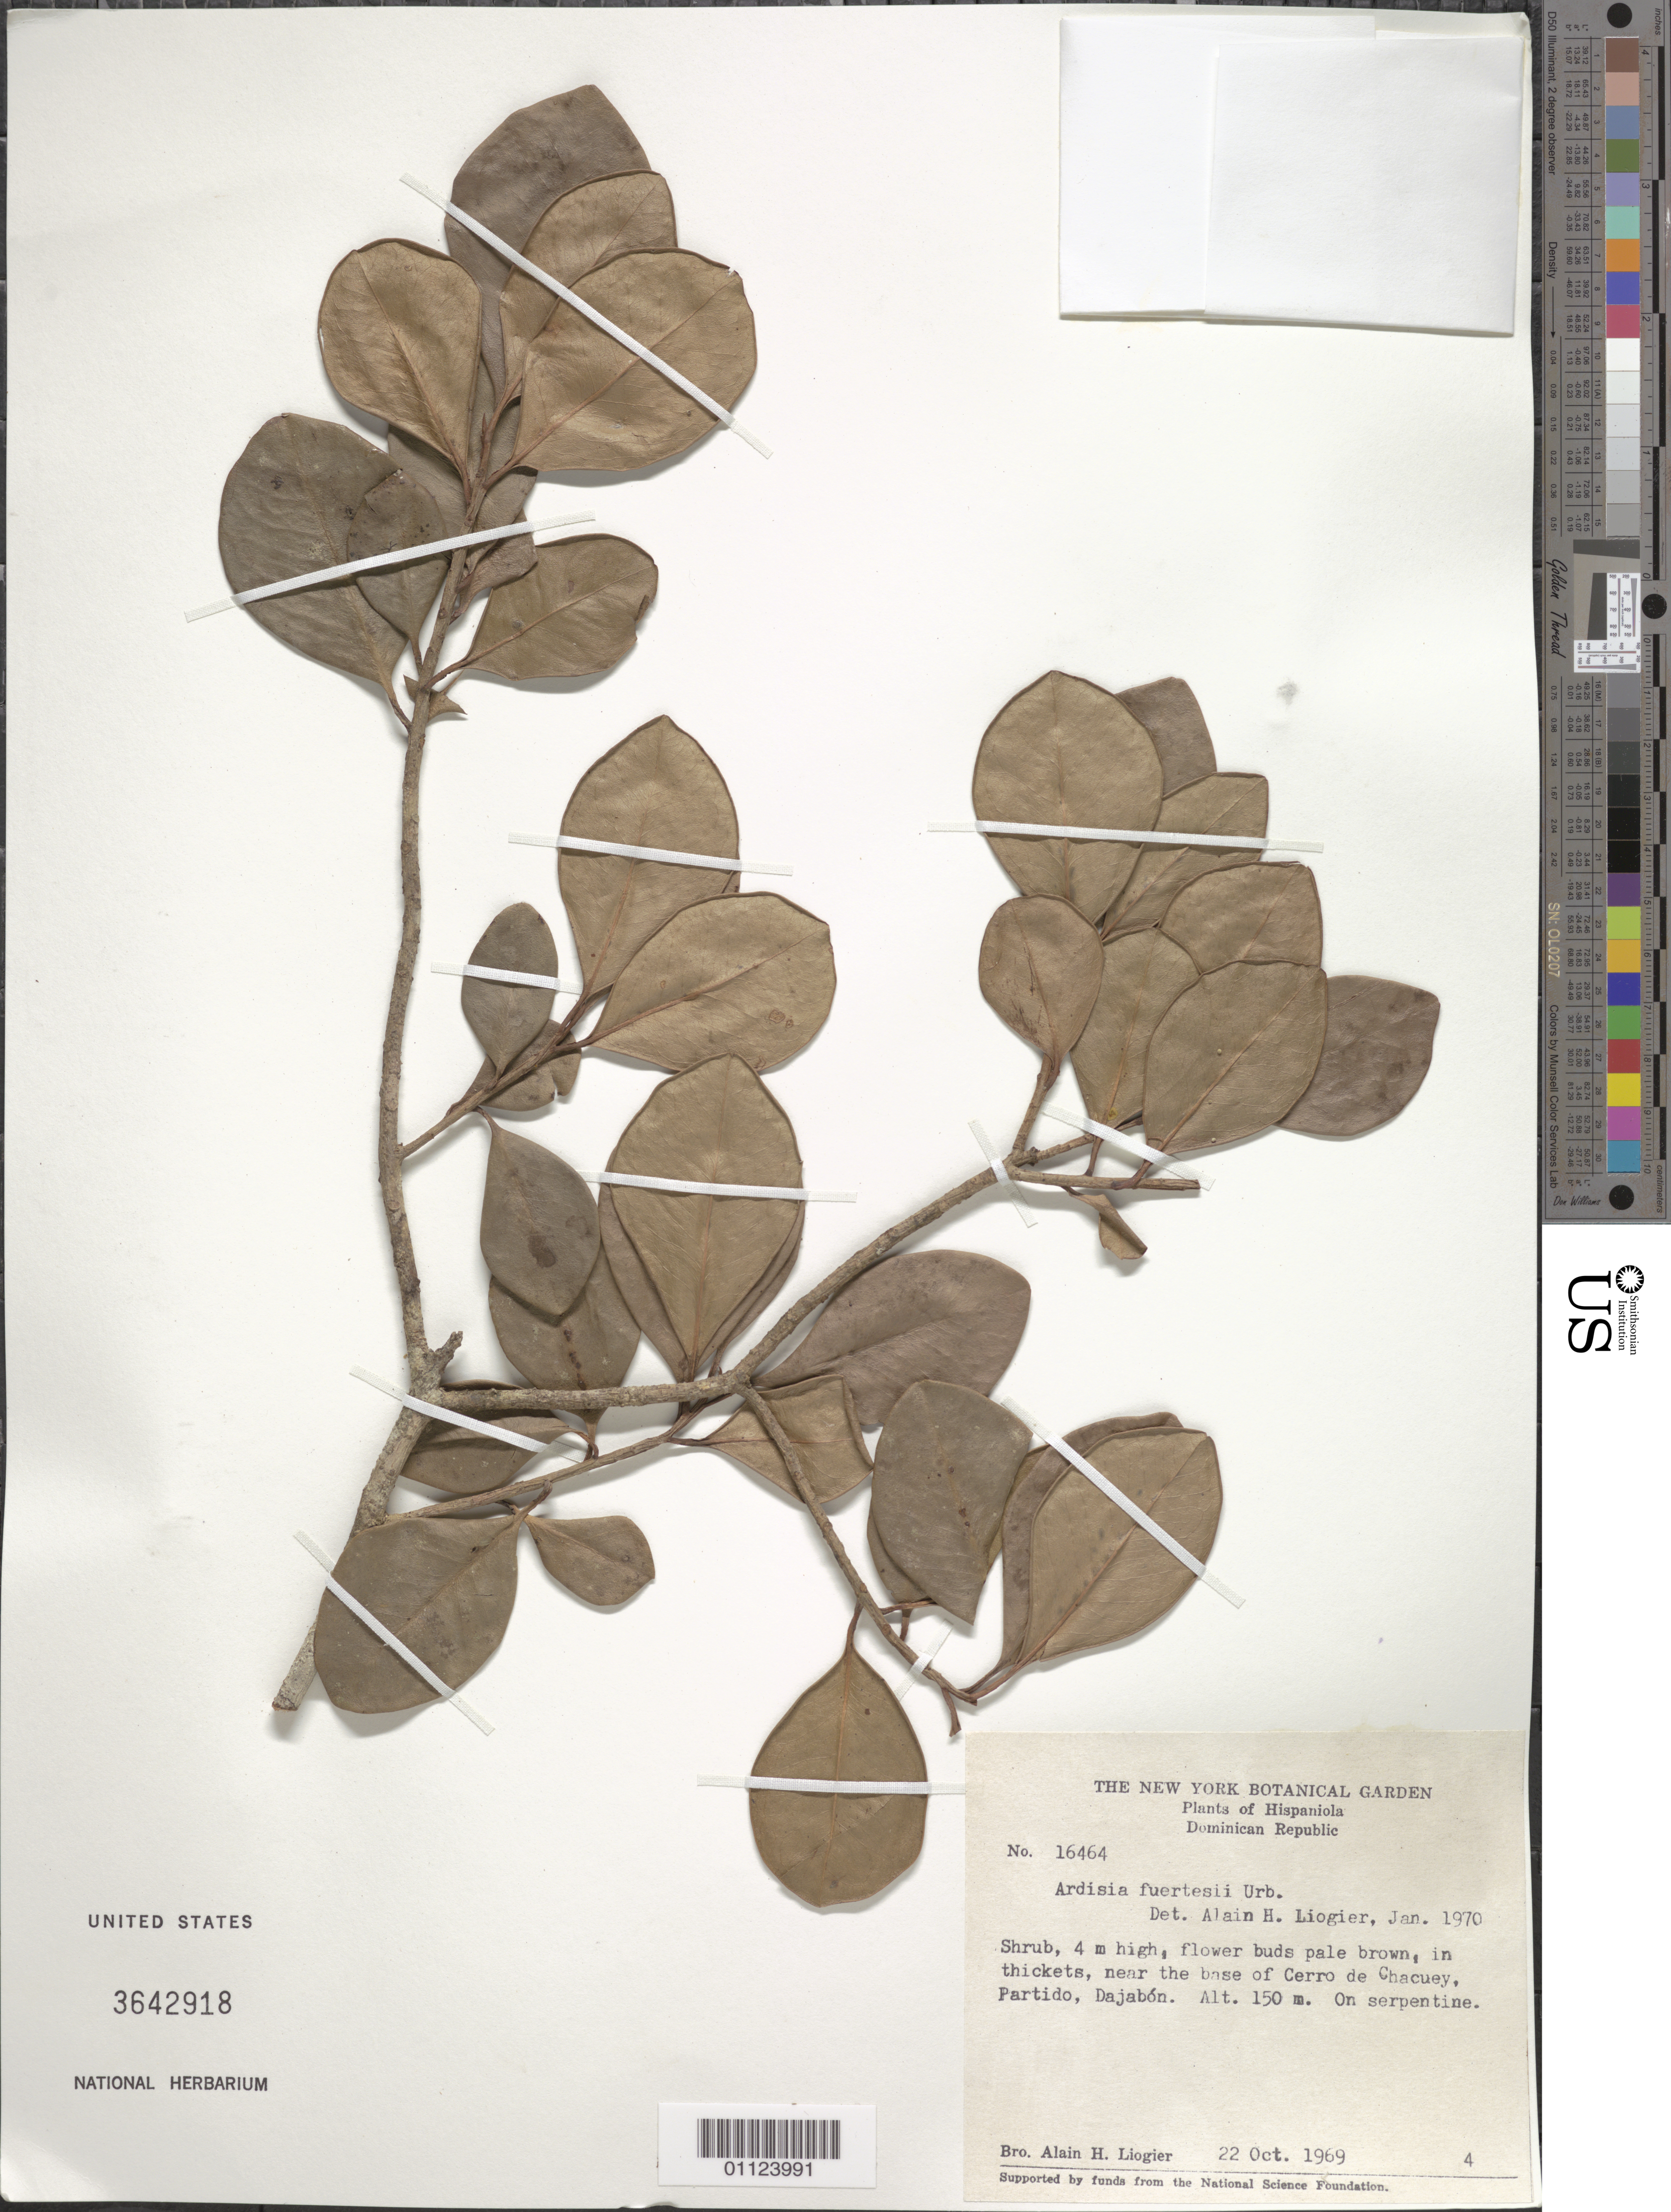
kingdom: Plantae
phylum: Tracheophyta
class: Magnoliopsida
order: Ericales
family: Primulaceae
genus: Ardisia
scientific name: Ardisia fuertesii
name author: Urb.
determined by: Liogier, Alain H.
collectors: A. H. Liogier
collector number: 16464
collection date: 1969-10-22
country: Dominican Republic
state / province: Dajabón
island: Hispaniola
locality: Cerro de Chacuey, Partido, Dajabón.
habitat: In thickets, near the base of the cerro.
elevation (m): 150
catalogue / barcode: US 3642918